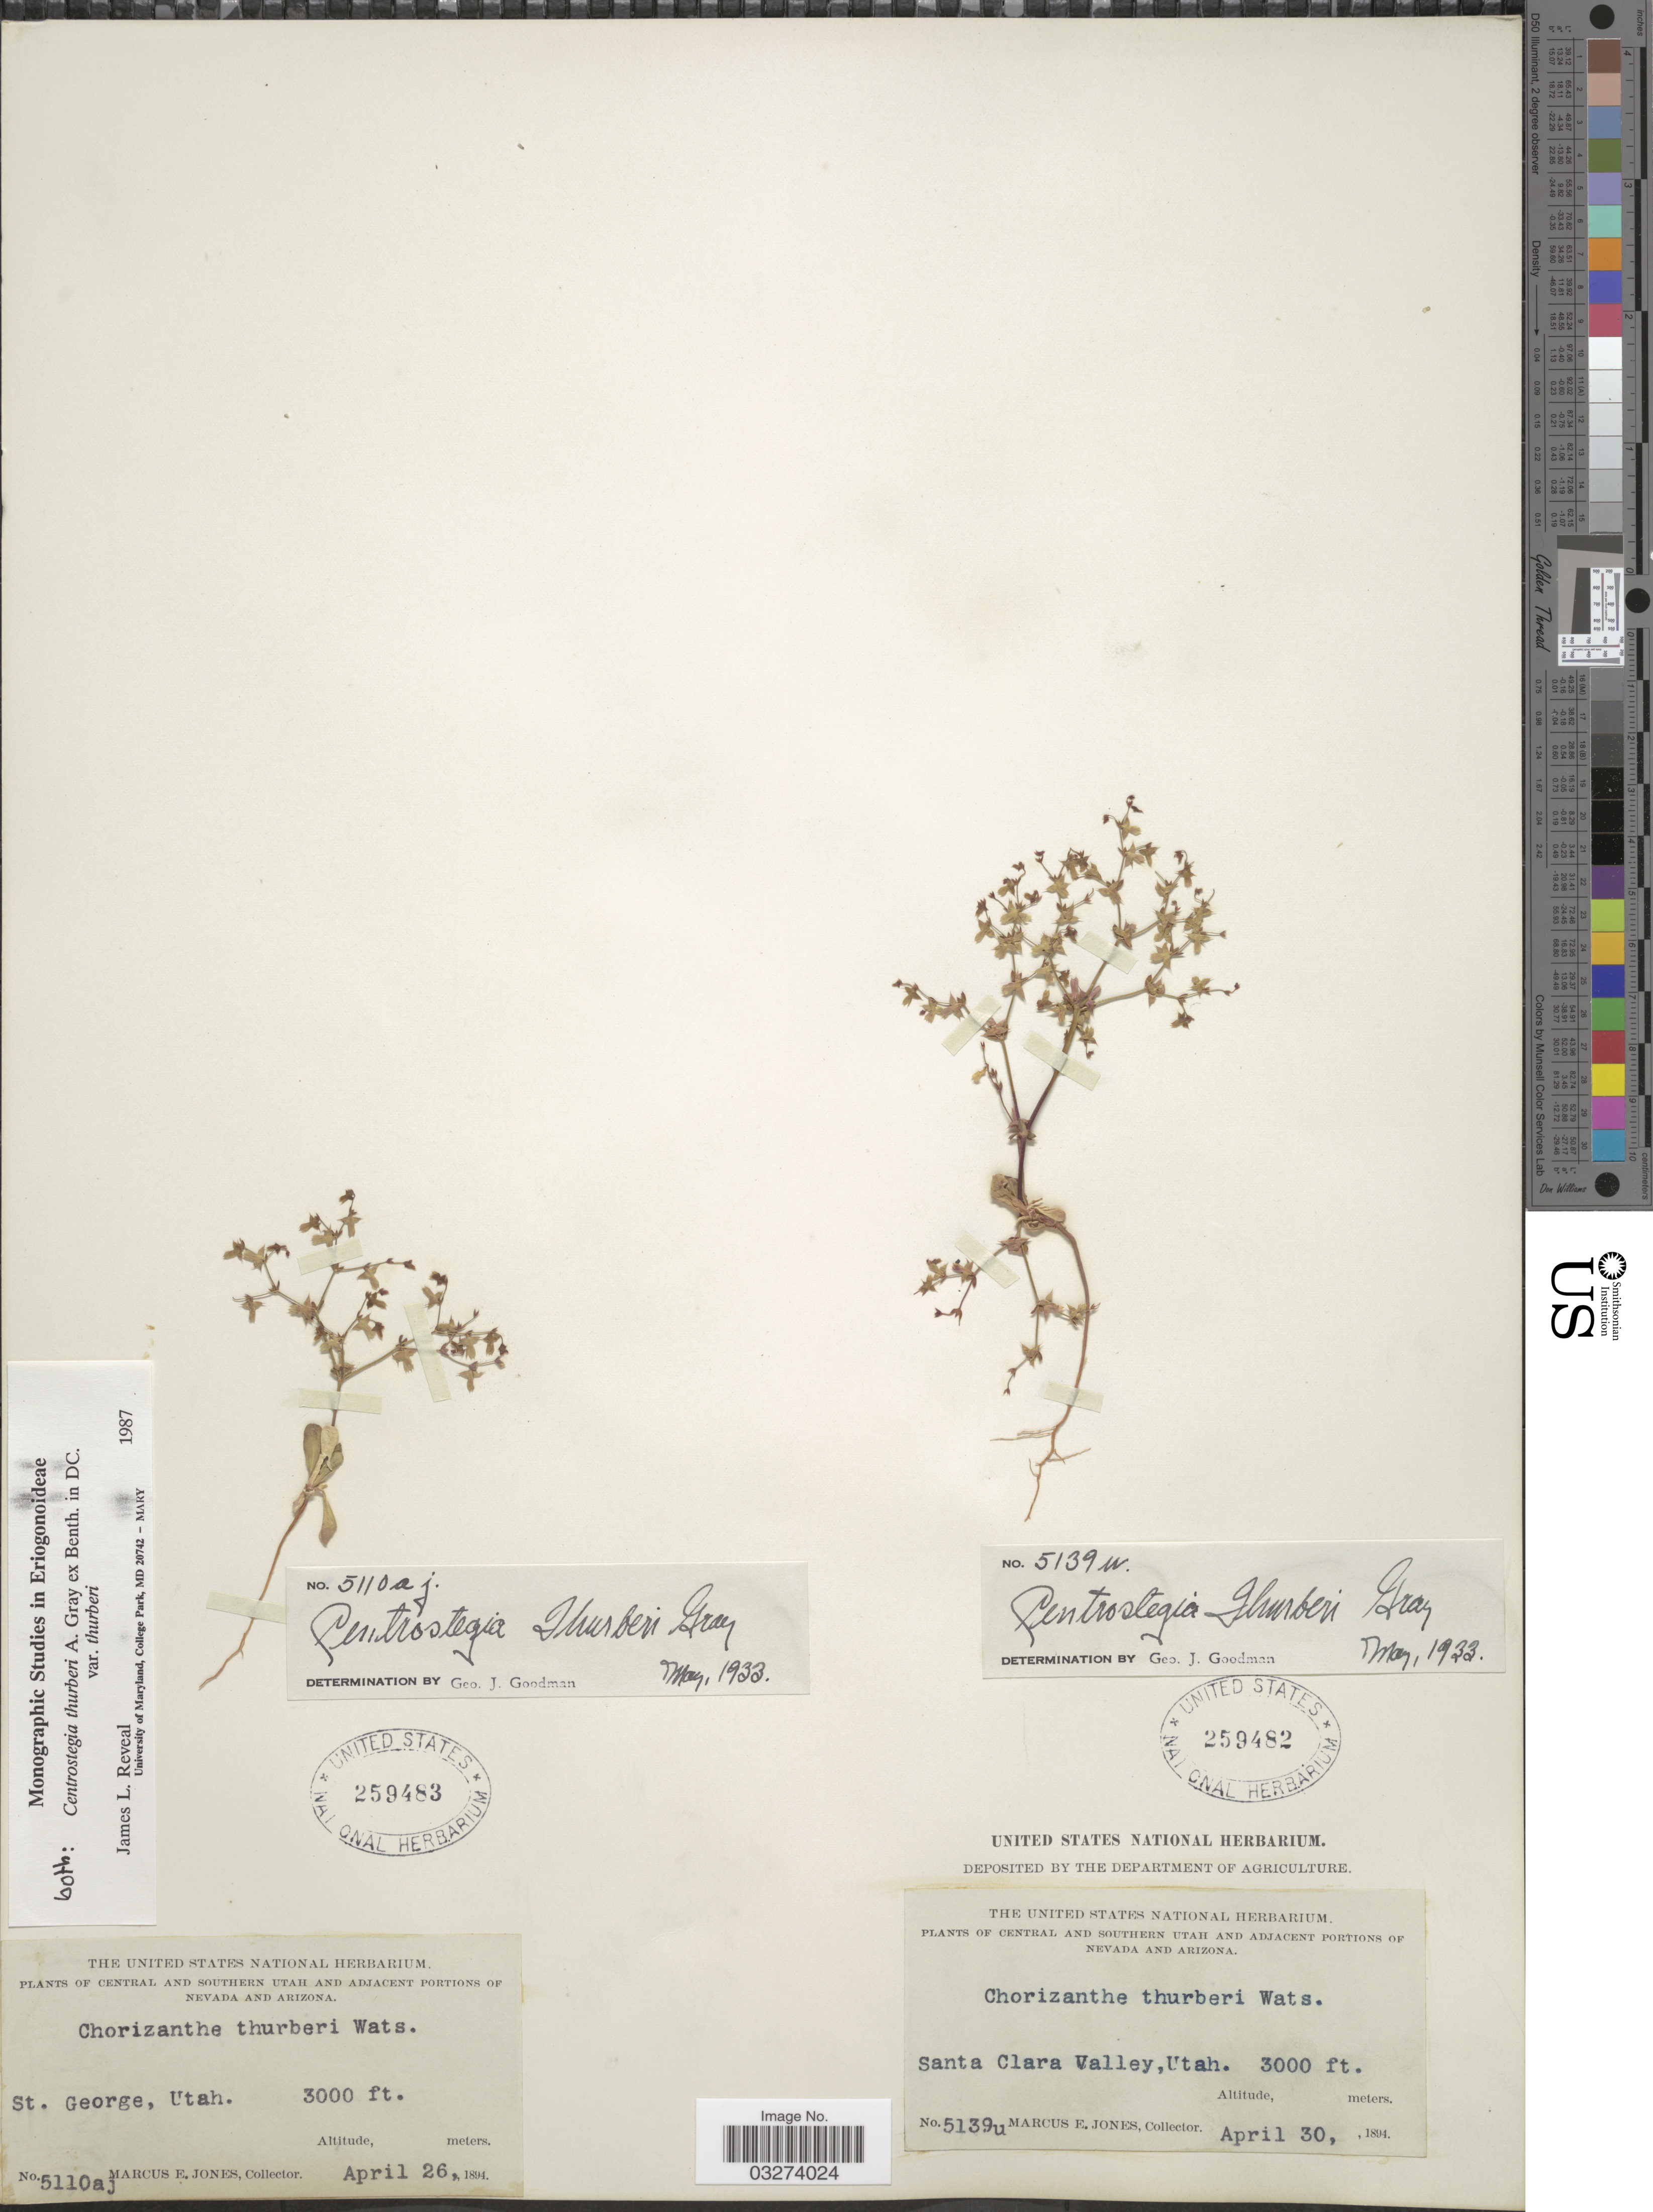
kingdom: Plantae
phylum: Tracheophyta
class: Magnoliopsida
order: Caryophyllales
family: Polygonaceae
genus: Centrostegia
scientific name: Centrostegia thurberi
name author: A. Gray ex Benth.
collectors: M. E. Jones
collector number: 5110aj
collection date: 1894-04-26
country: United States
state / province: Utah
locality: Central and Southern Utah. St. George.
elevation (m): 914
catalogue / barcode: US 259483-2